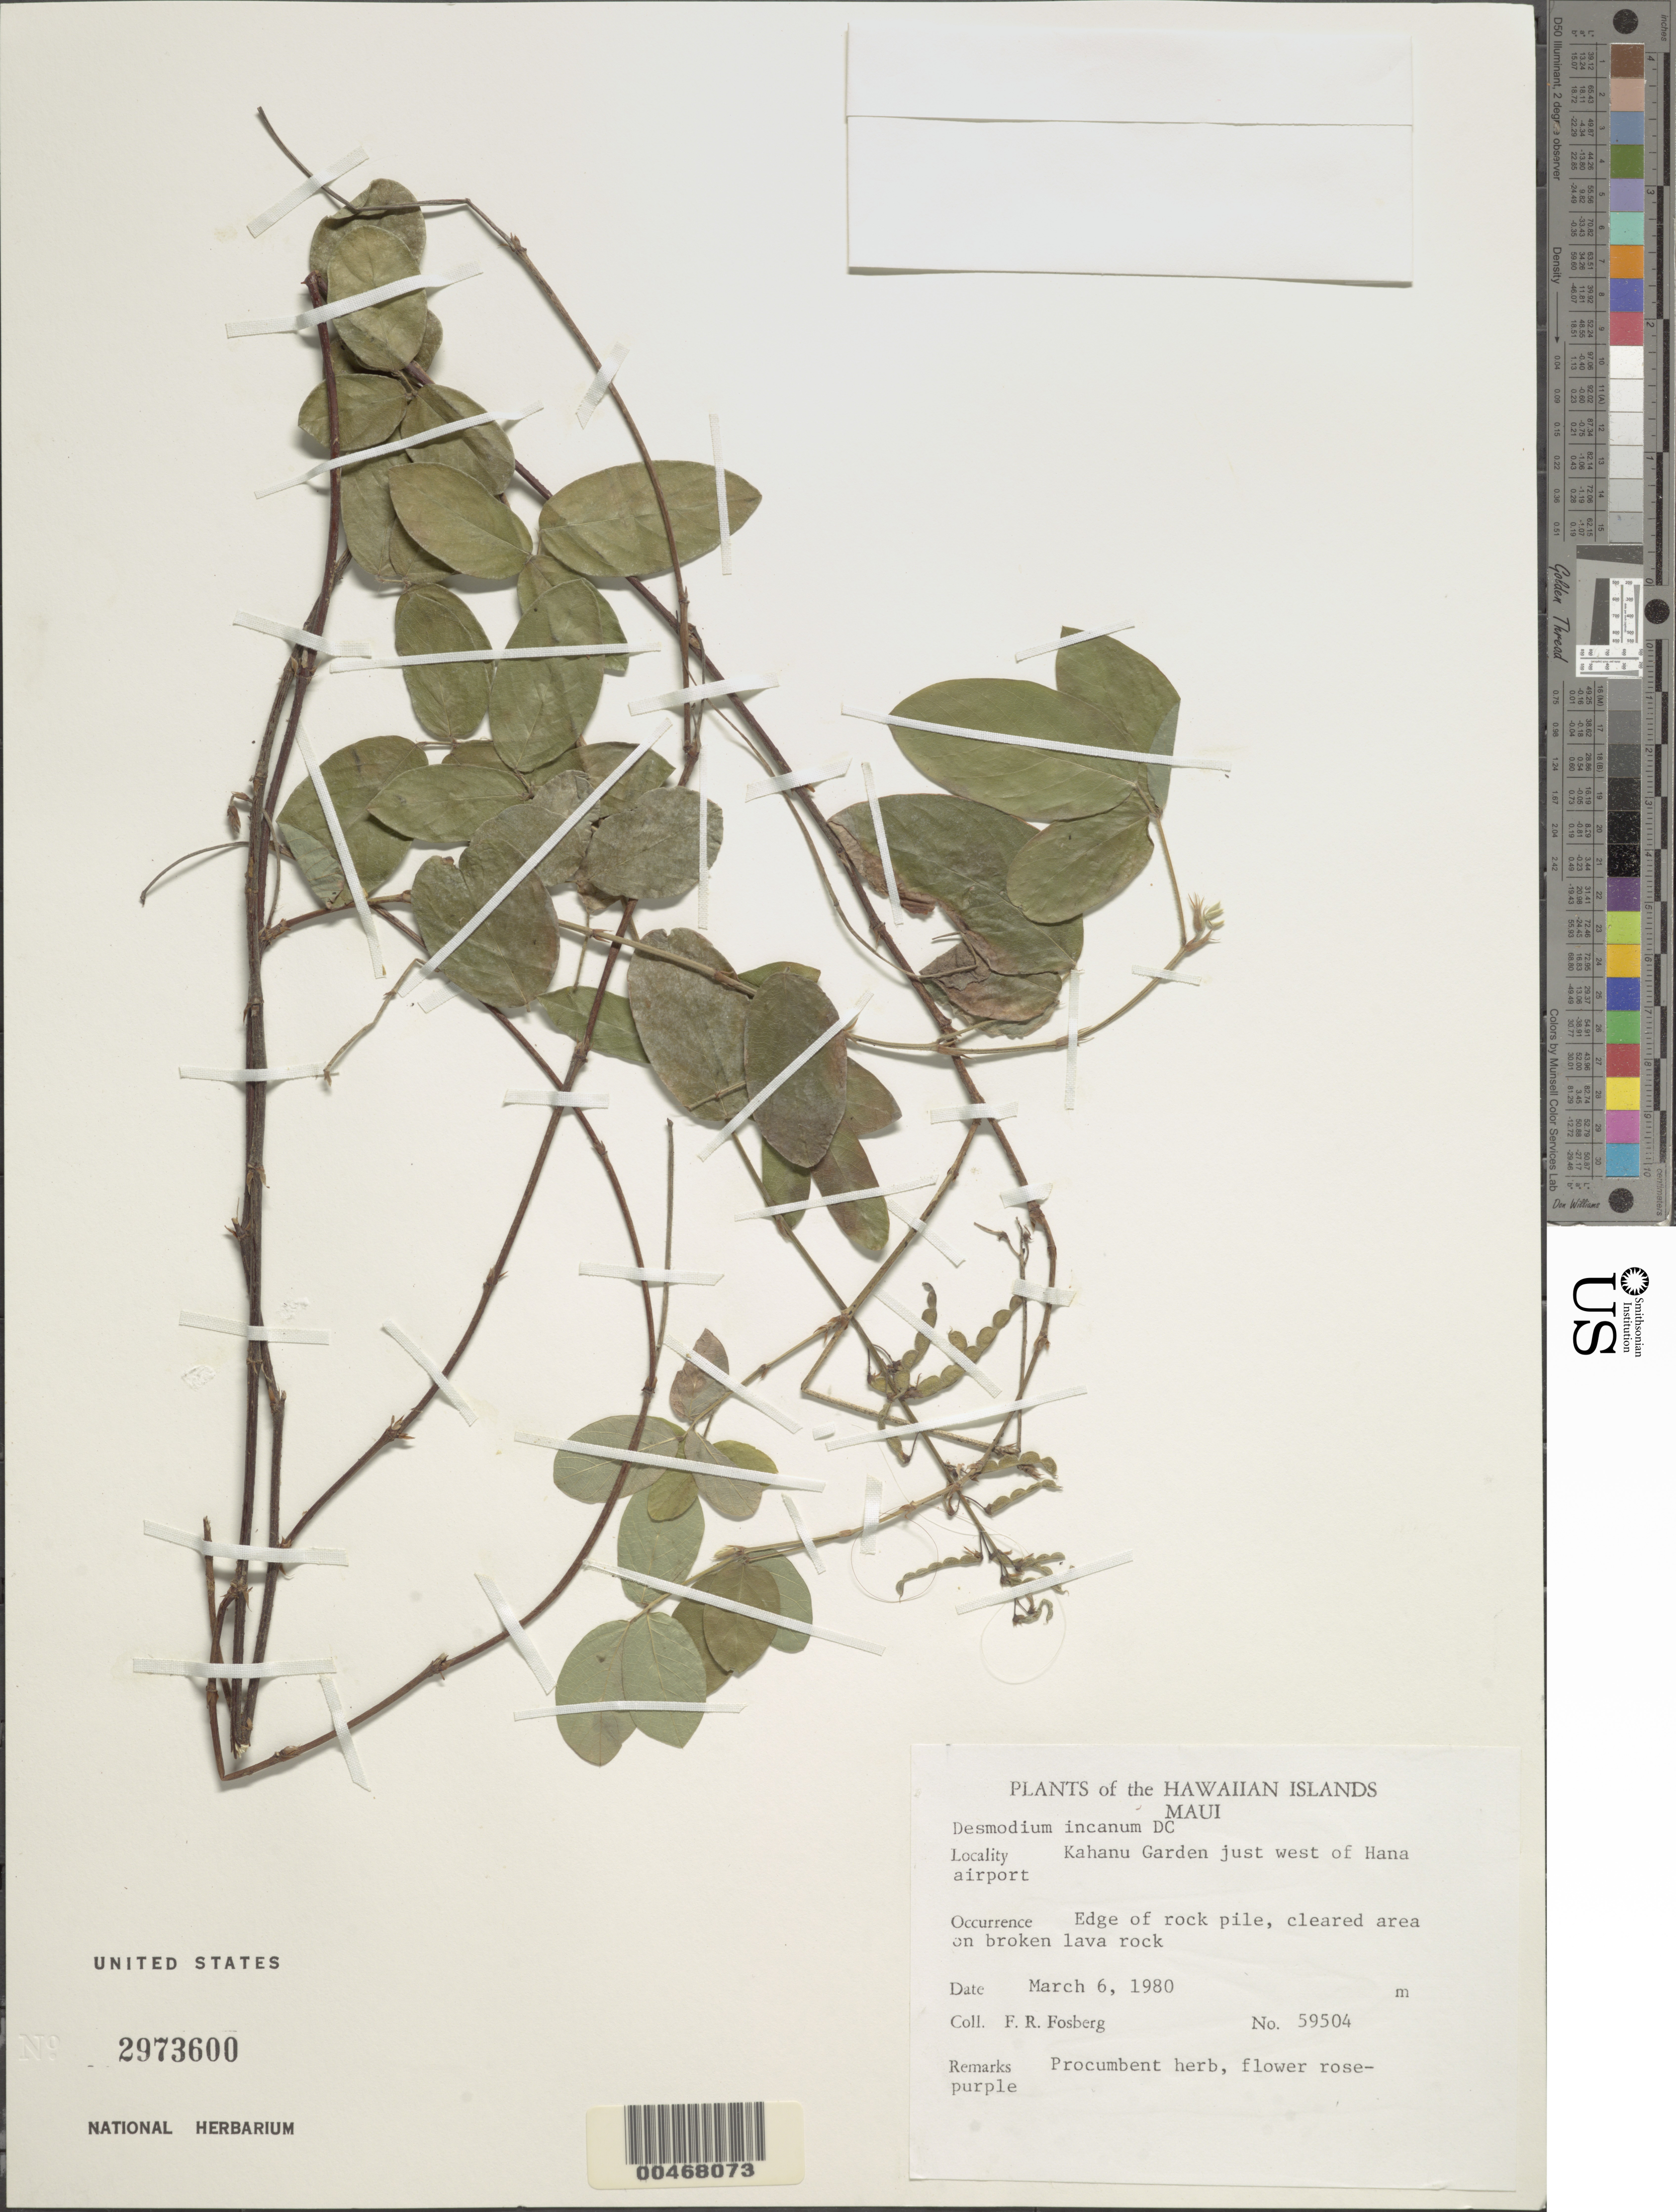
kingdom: Plantae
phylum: Tracheophyta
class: Magnoliopsida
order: Fabales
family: Fabaceae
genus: Desmodium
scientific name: Desmodium incanum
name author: (Sw.) DC.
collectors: F. R. Fosberg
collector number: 59504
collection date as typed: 6 Mar 1980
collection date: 1980-03-06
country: United States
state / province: Hawaii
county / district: Maui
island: Maui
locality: Kahanu Garden just west of Hana airport.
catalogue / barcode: US 2973600